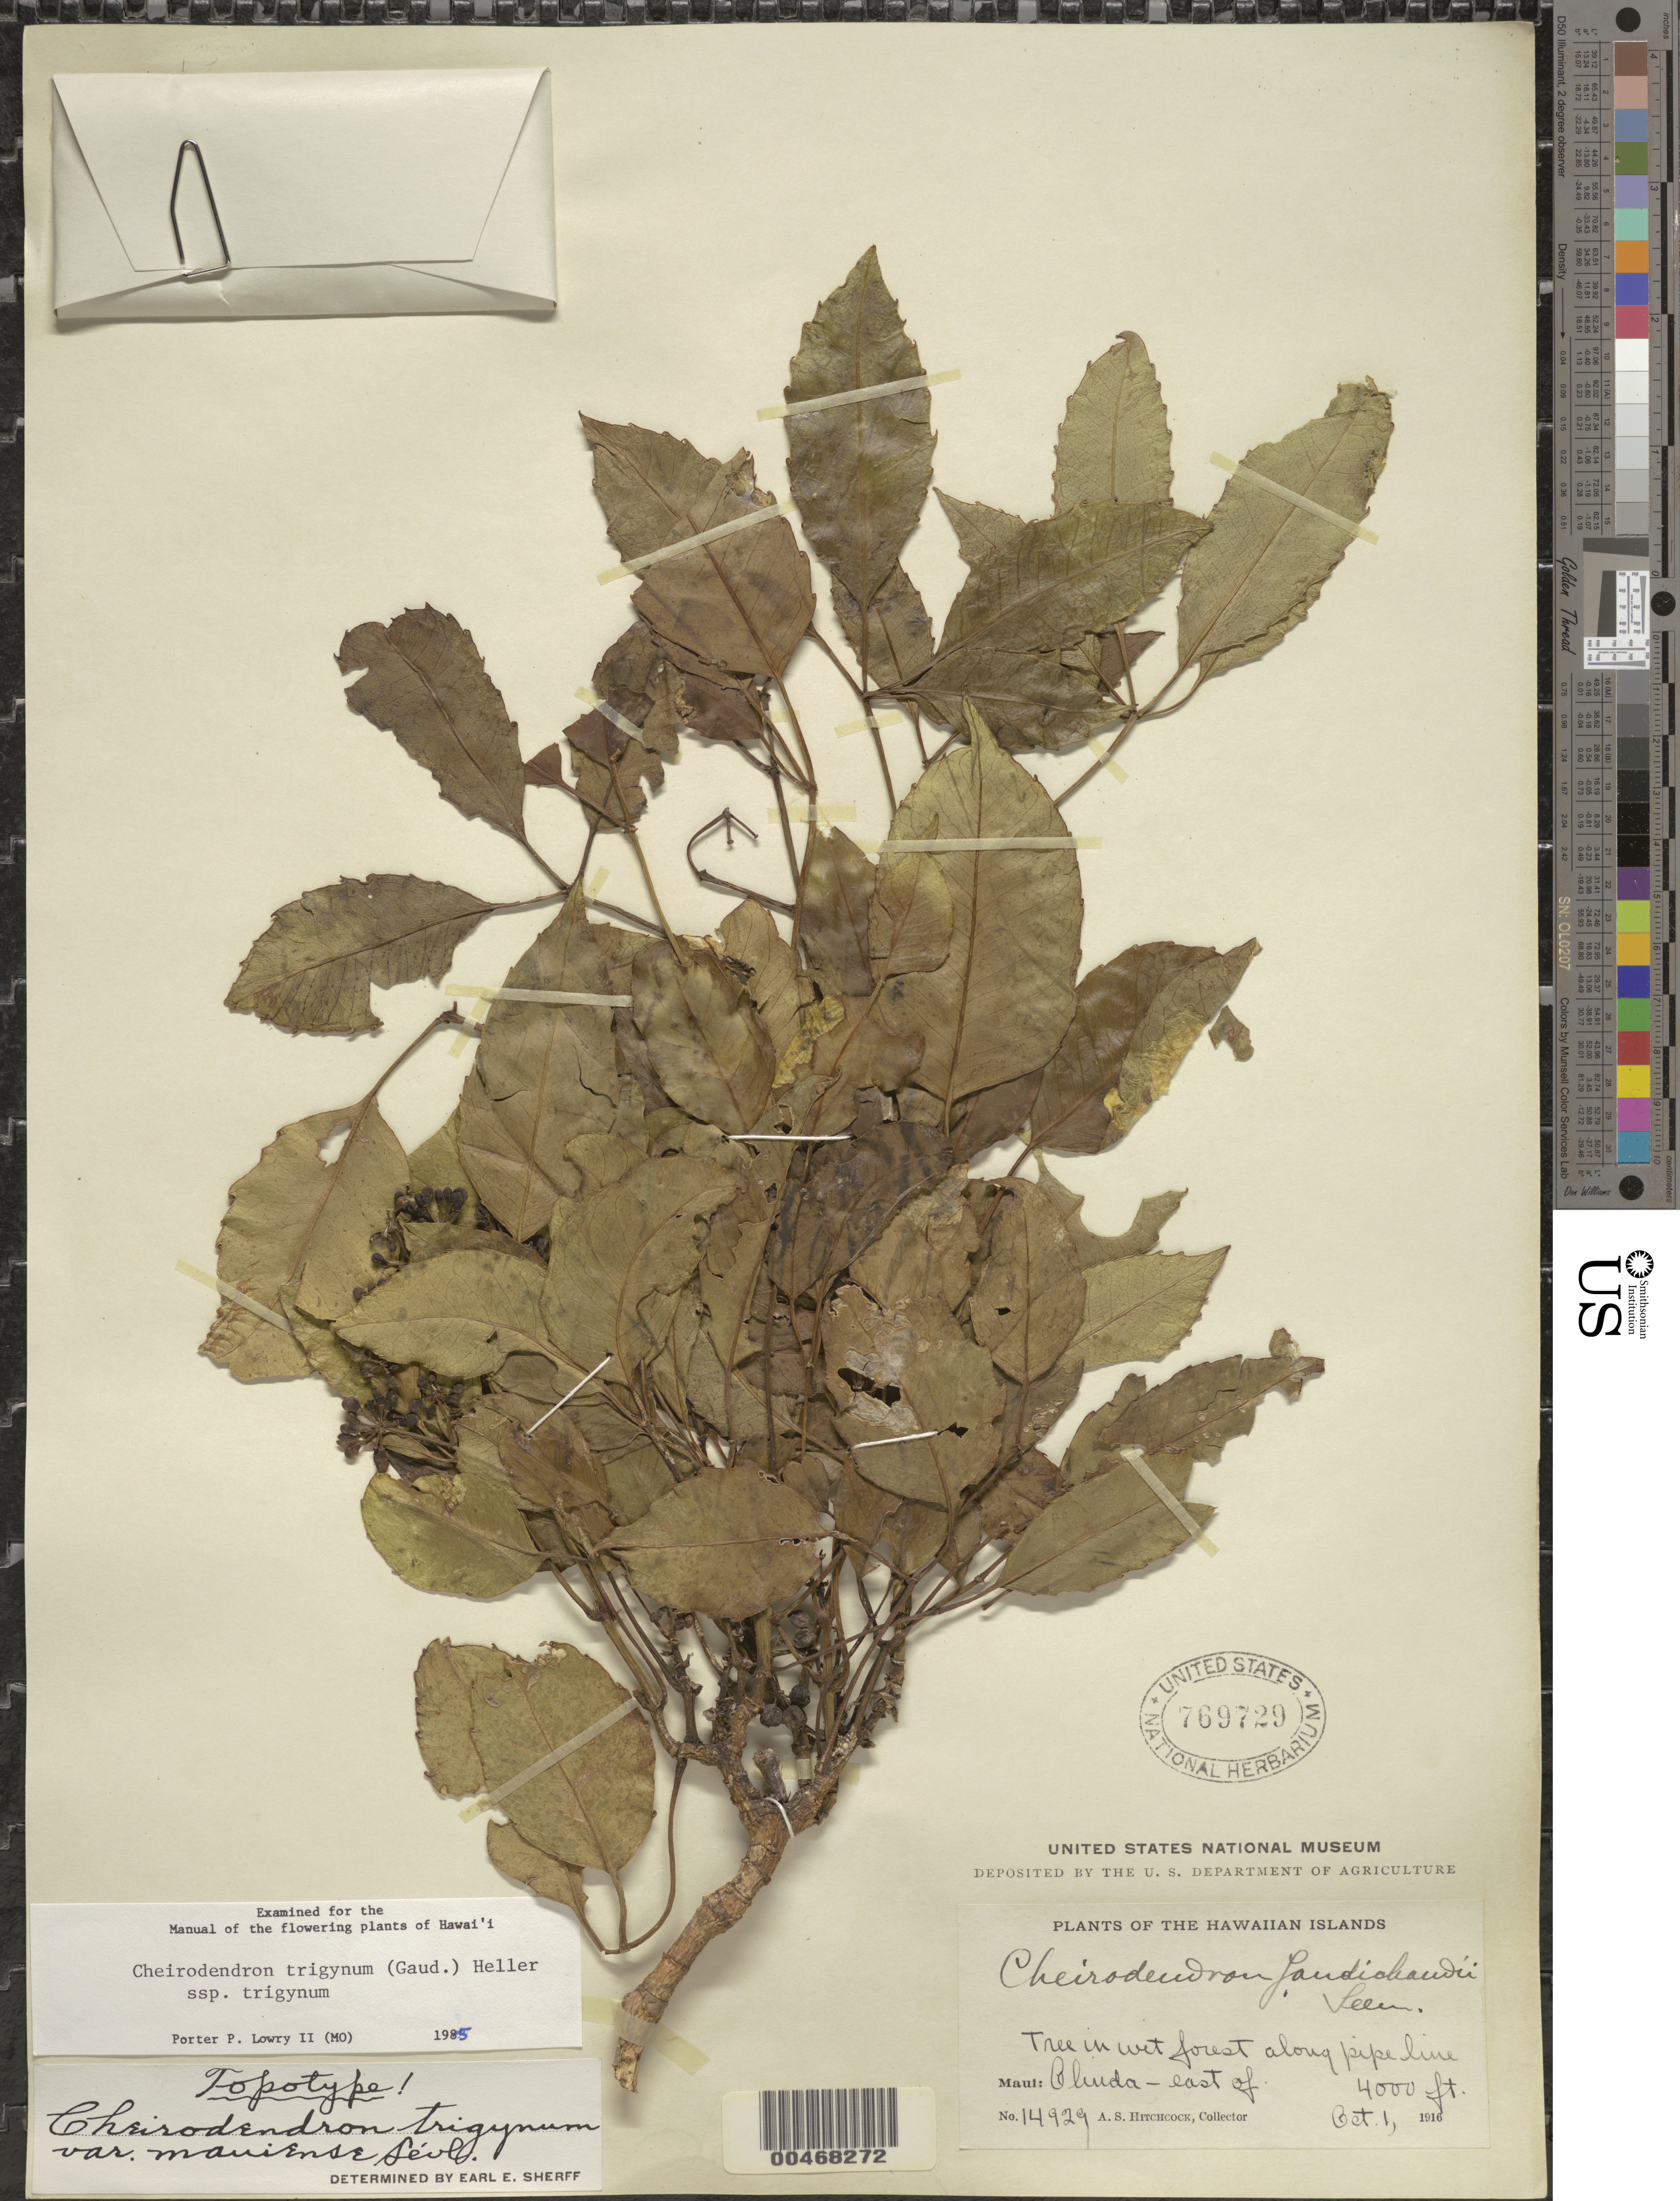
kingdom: Plantae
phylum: Tracheophyta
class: Magnoliopsida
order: Apiales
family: Araliaceae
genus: Cheirodendron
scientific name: Cheirodendron trigynum subsp. trigynum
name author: (Gaudich.) A. Heller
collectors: A. S. Hitchcock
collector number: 14929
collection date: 1916-10-01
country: United States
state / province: Hawaii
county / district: Maui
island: Maui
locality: The Hawaiian Islands. Along pipeline, Maui: Olina- east of.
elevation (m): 1219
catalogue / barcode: US 769729